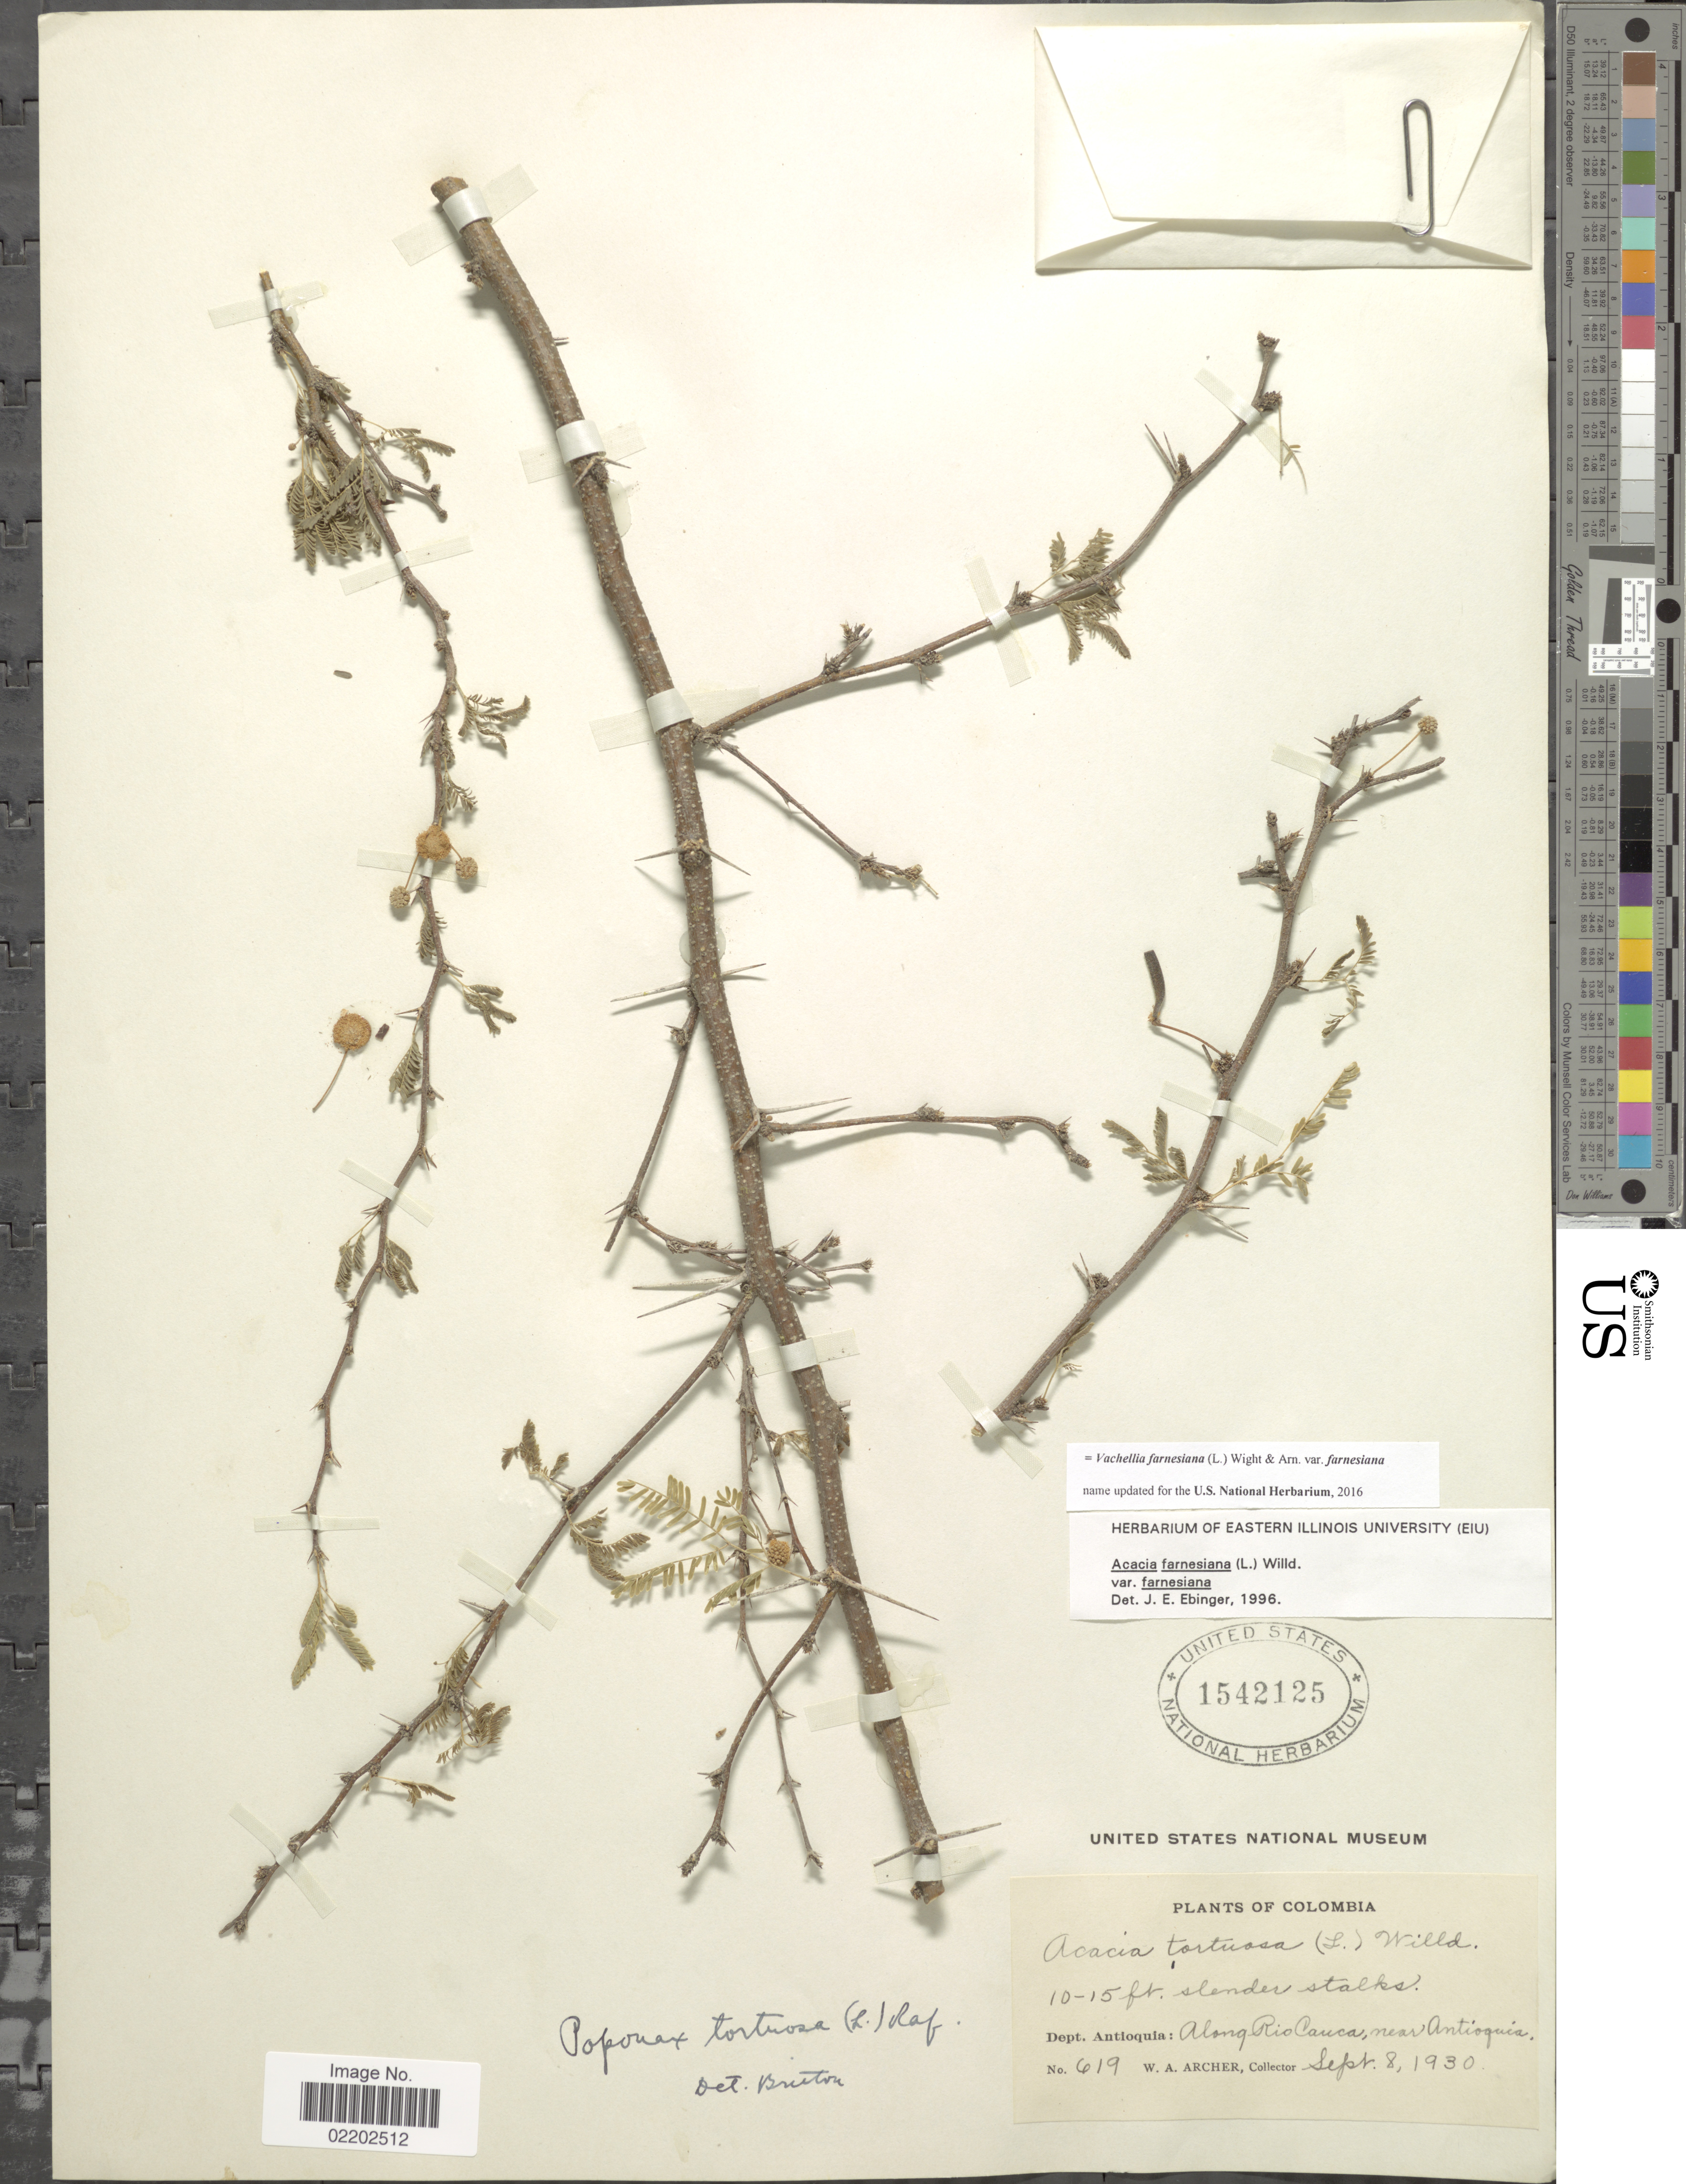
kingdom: Plantae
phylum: Tracheophyta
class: Magnoliopsida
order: Fabales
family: Fabaceae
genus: Vachellia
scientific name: Vachellia farnesiana var. farnesiana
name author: (L.) Wight & Arn.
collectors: W. A. Archer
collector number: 619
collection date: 1930-09-08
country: Colombia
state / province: Antioquia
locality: Along Rio Cauca, near Antioquia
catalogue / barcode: US 1542125